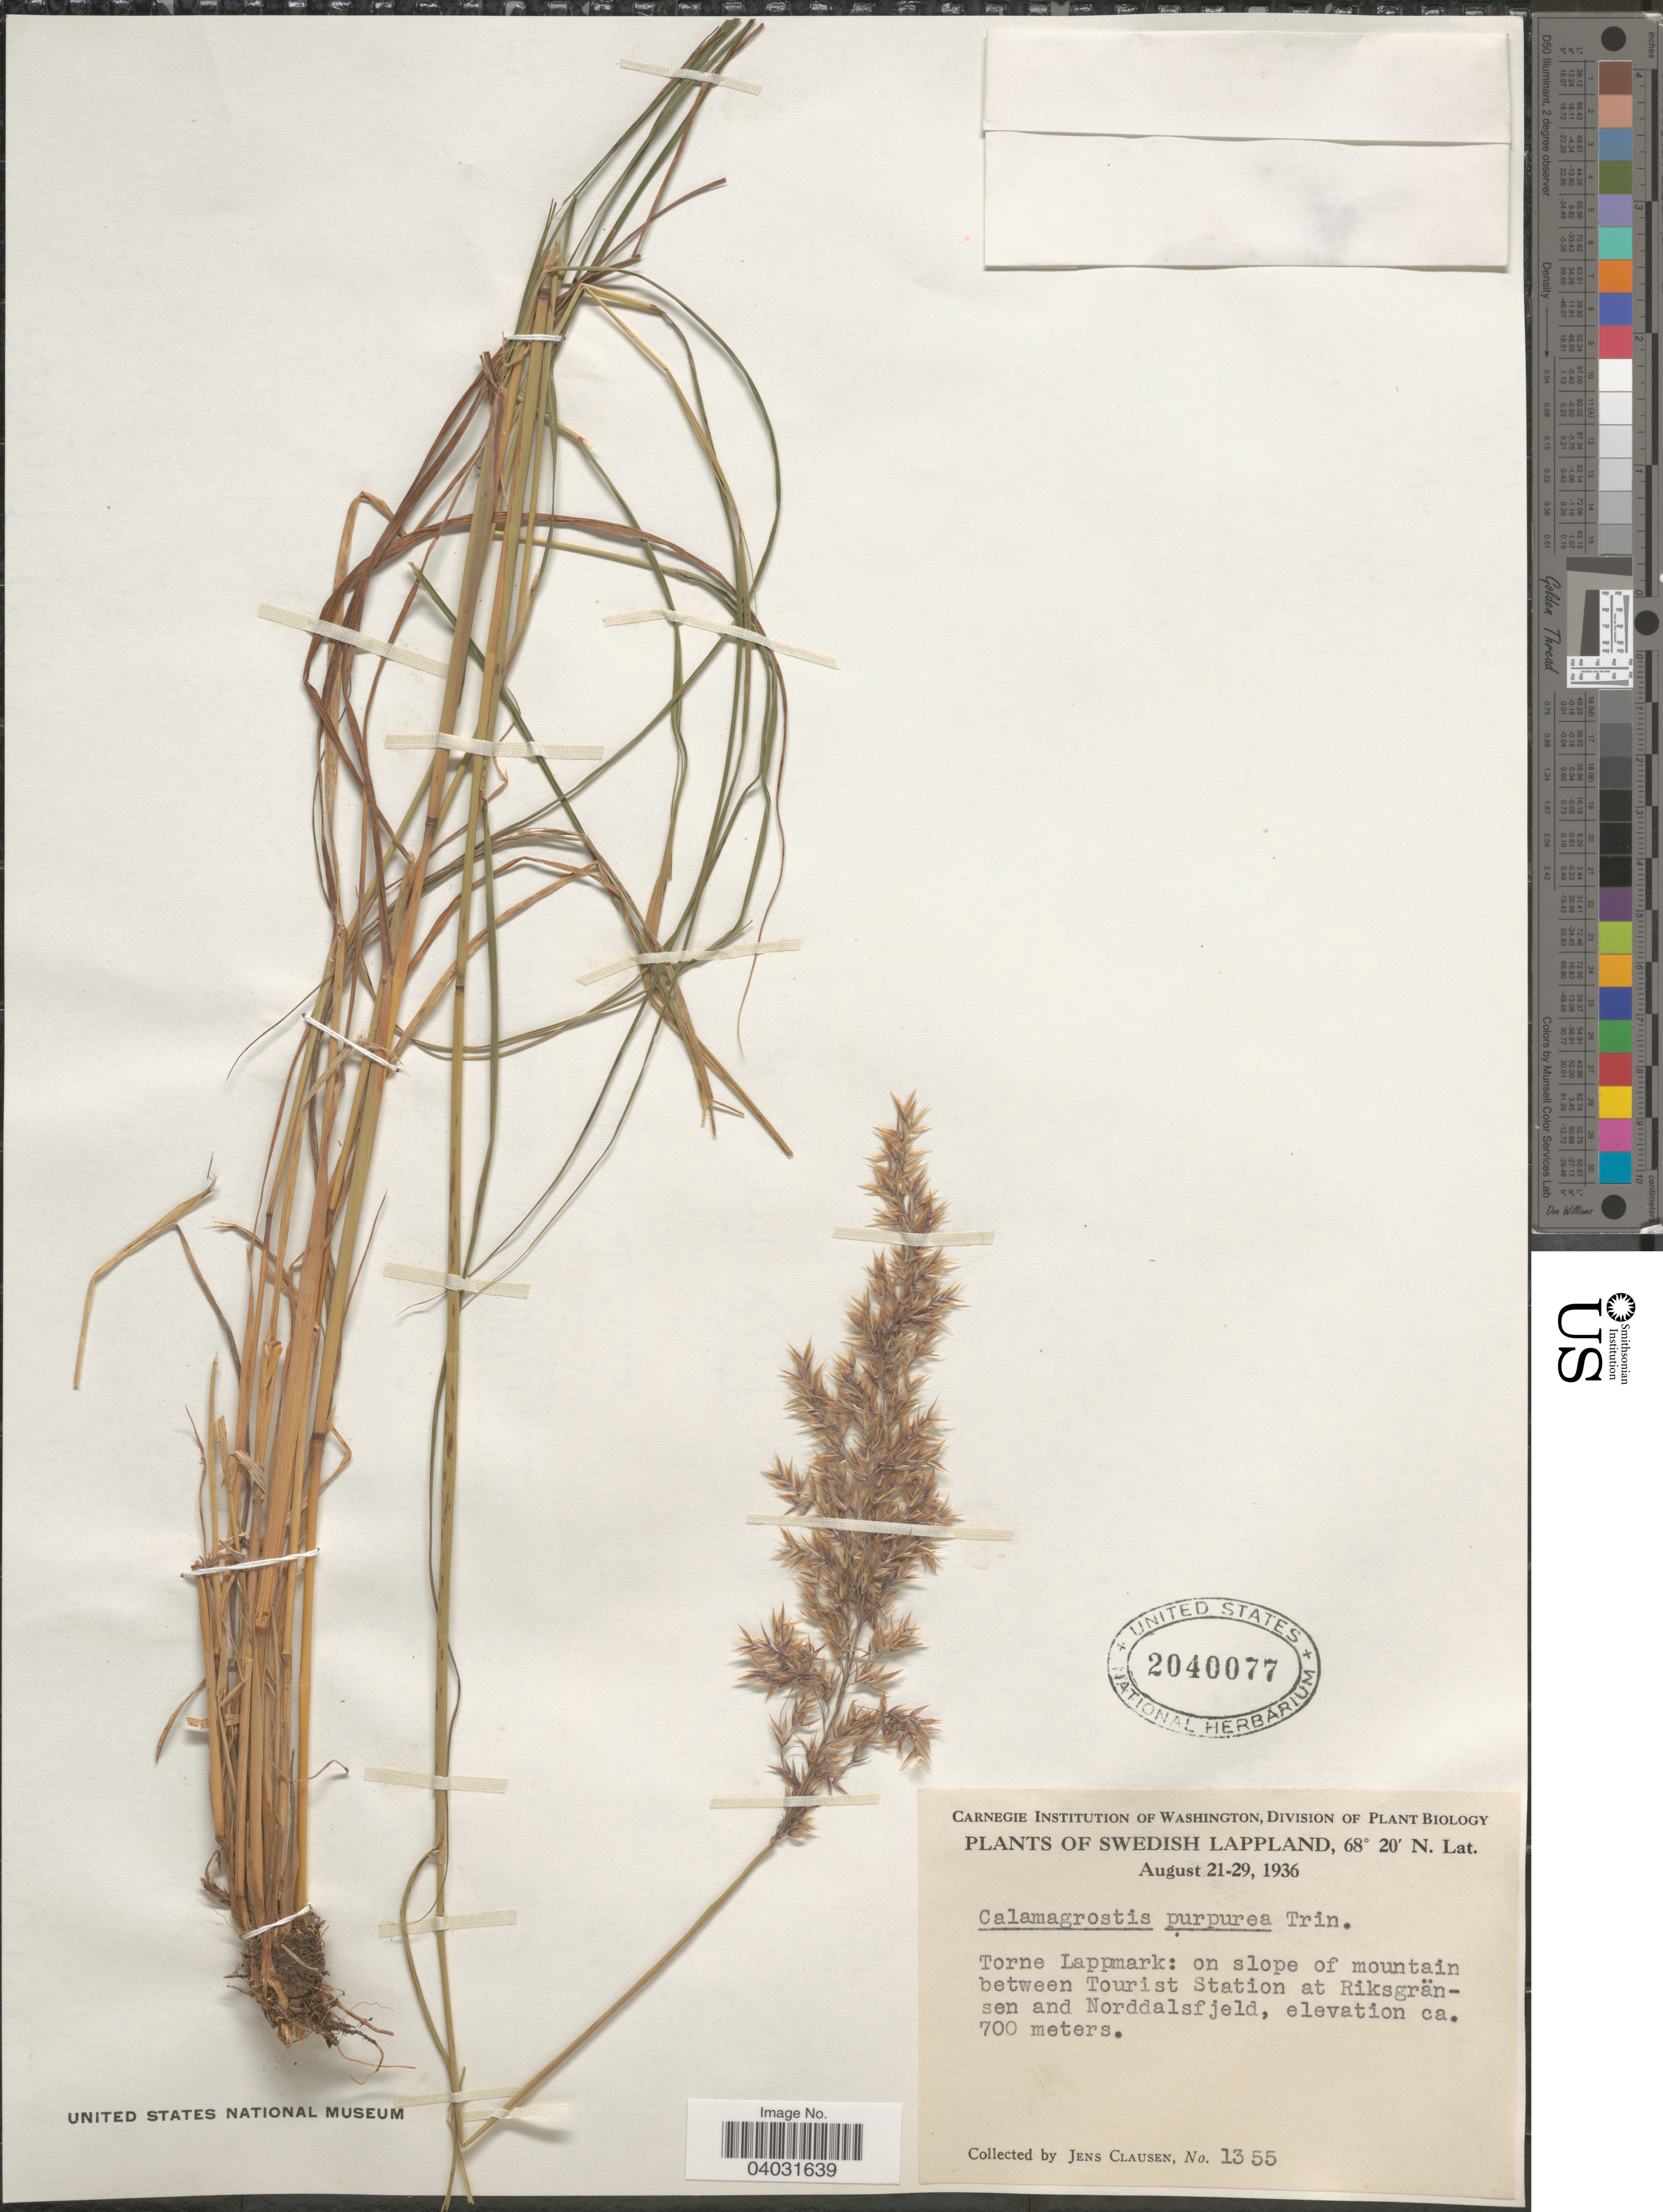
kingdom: Plantae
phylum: Tracheophyta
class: Liliopsida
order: Poales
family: Poaceae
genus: Calamagrostis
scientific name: Calamagrostis purpurea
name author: (Trin.) Trin.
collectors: J. Clausen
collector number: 1355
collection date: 1936-08-21/1936-08-29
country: Sweden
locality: Swedish Lappland. Torne Lappmark: on slope of mountain between Tourist Station at Riksgränsen and Norddalsfjeld.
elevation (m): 700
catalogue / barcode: US 2040077